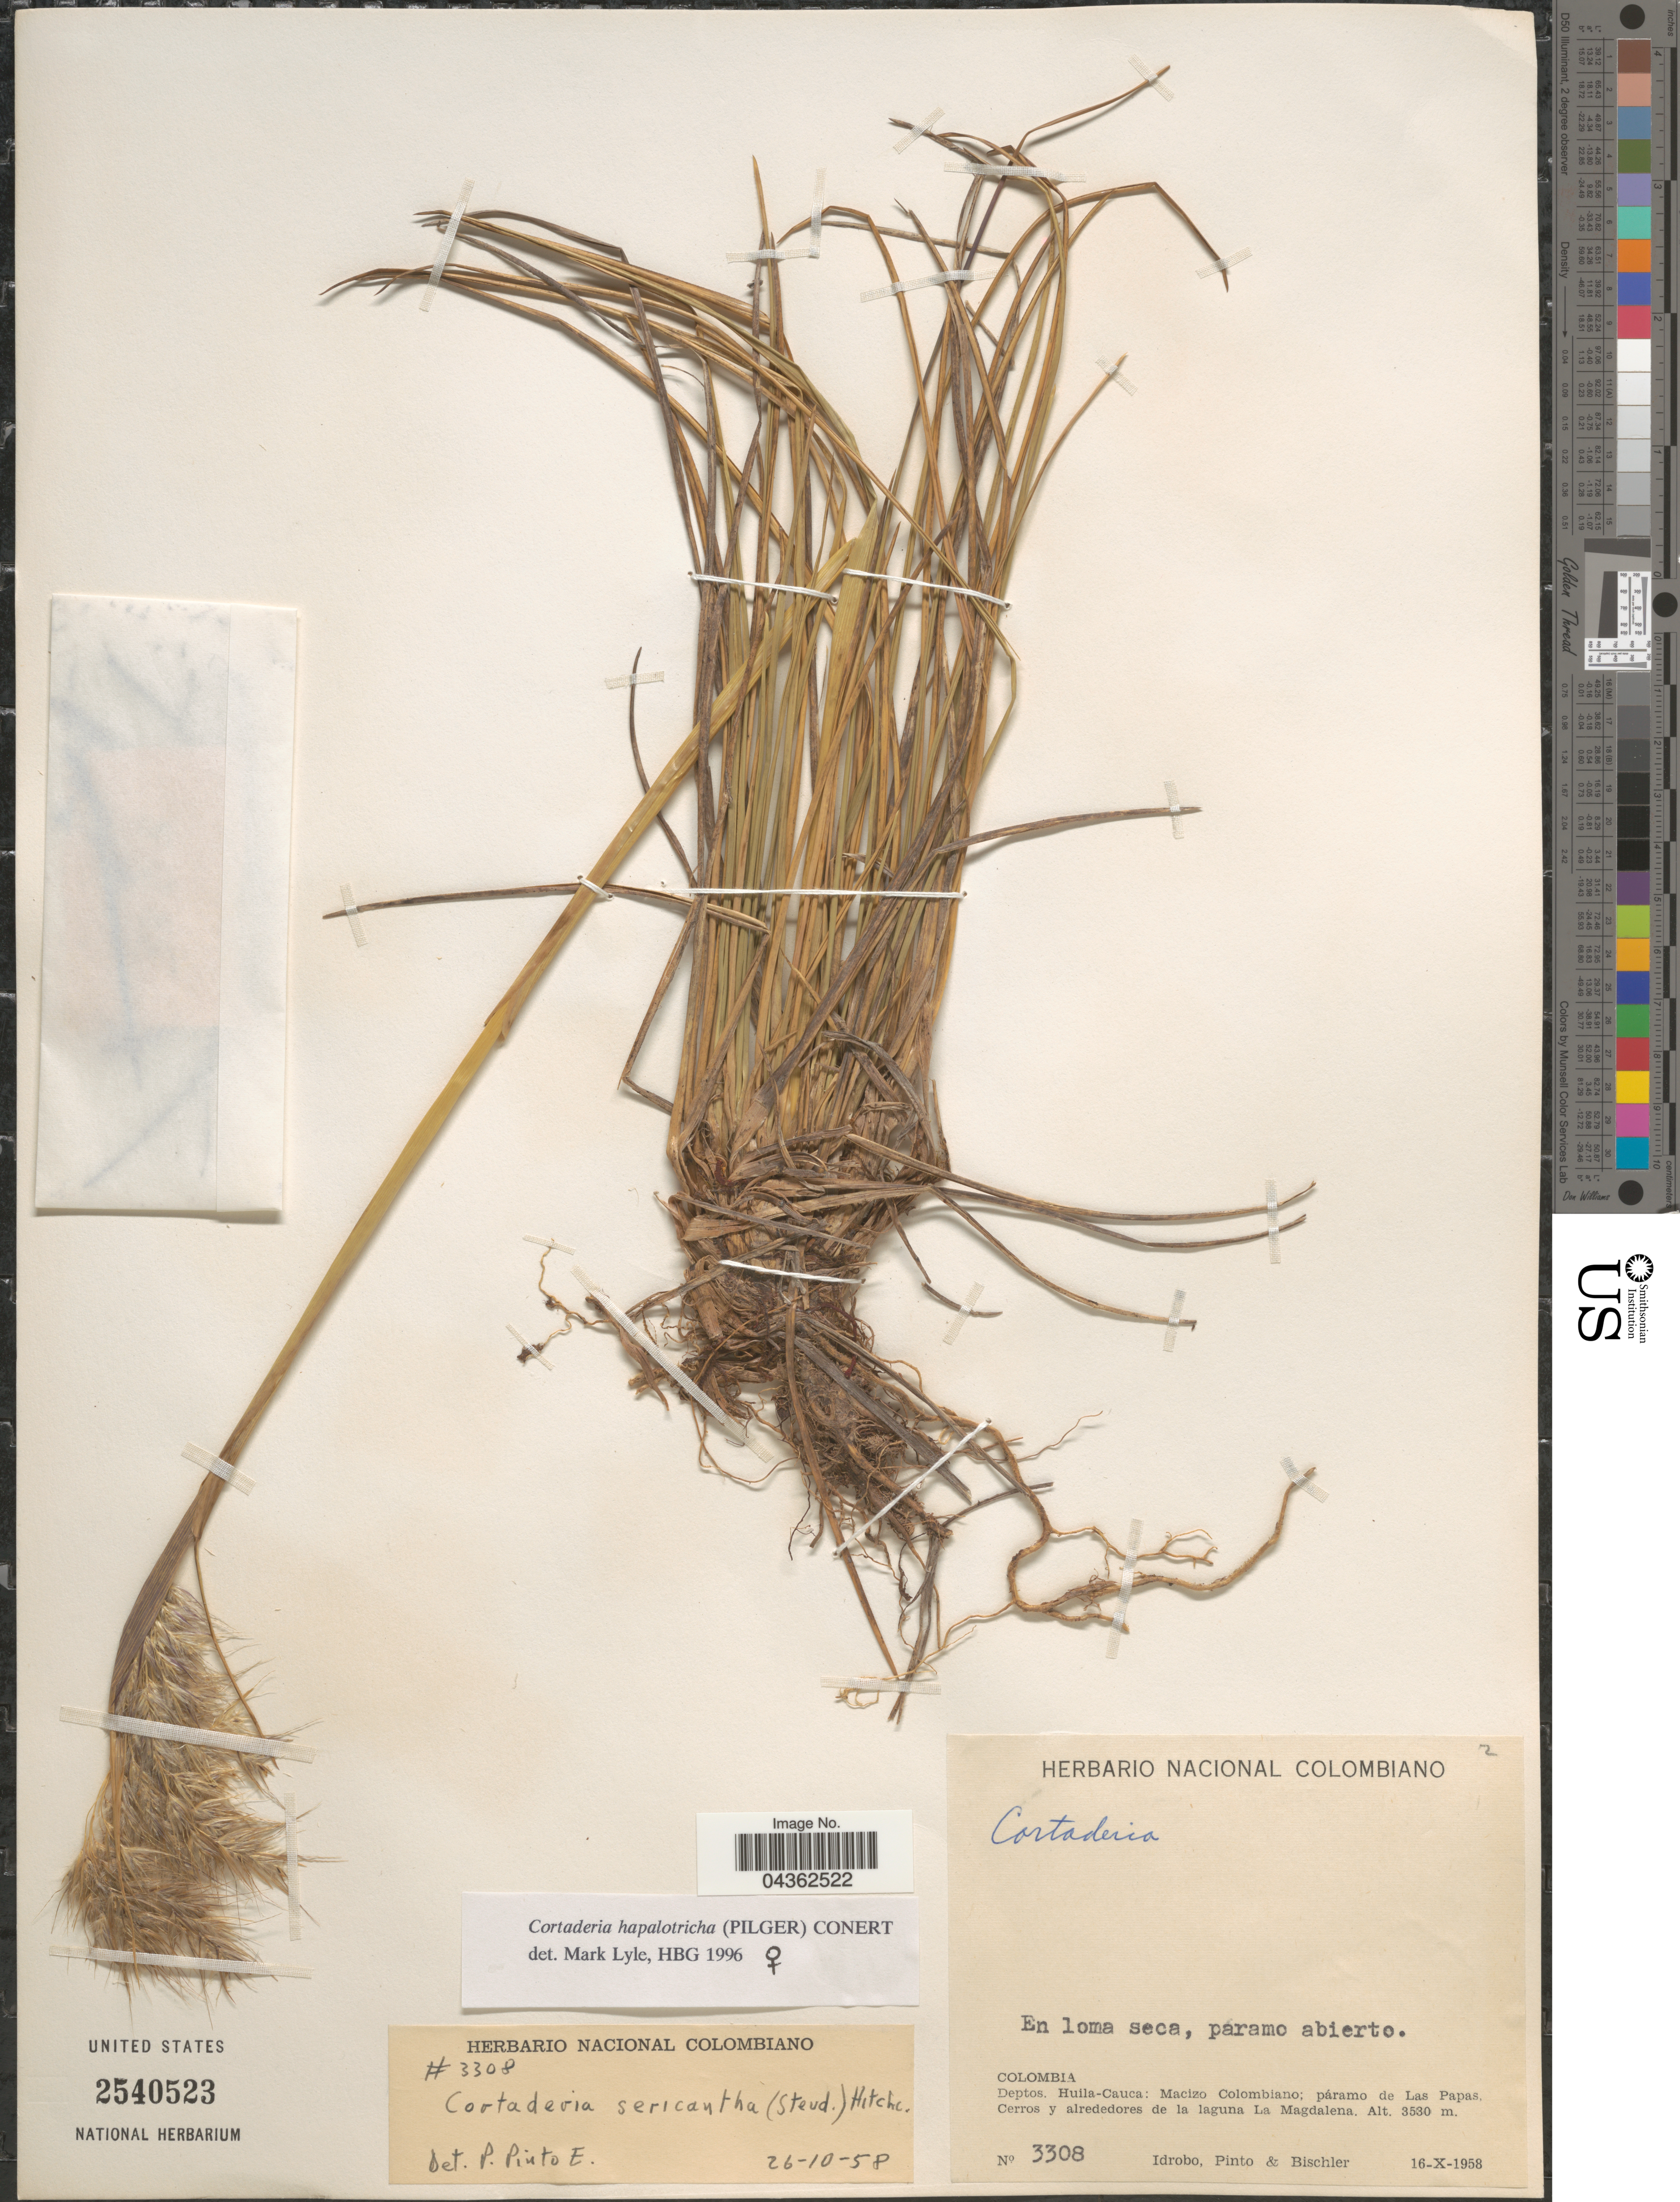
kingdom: Plantae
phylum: Tracheophyta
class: Liliopsida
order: Poales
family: Poaceae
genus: Cortaderia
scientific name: Cortaderia hapalotricha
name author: (Pilg.) Conert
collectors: -- Idrobo, Pinto, -- & -. Bischler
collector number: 3308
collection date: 1958-10-16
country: Colombia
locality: Deptos. Huila-Cauca: Macizo Colombiano; páramo de Las Papas. Cerros y alrededores de la laguna La Magdalena.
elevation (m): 3530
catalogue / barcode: US 2540523